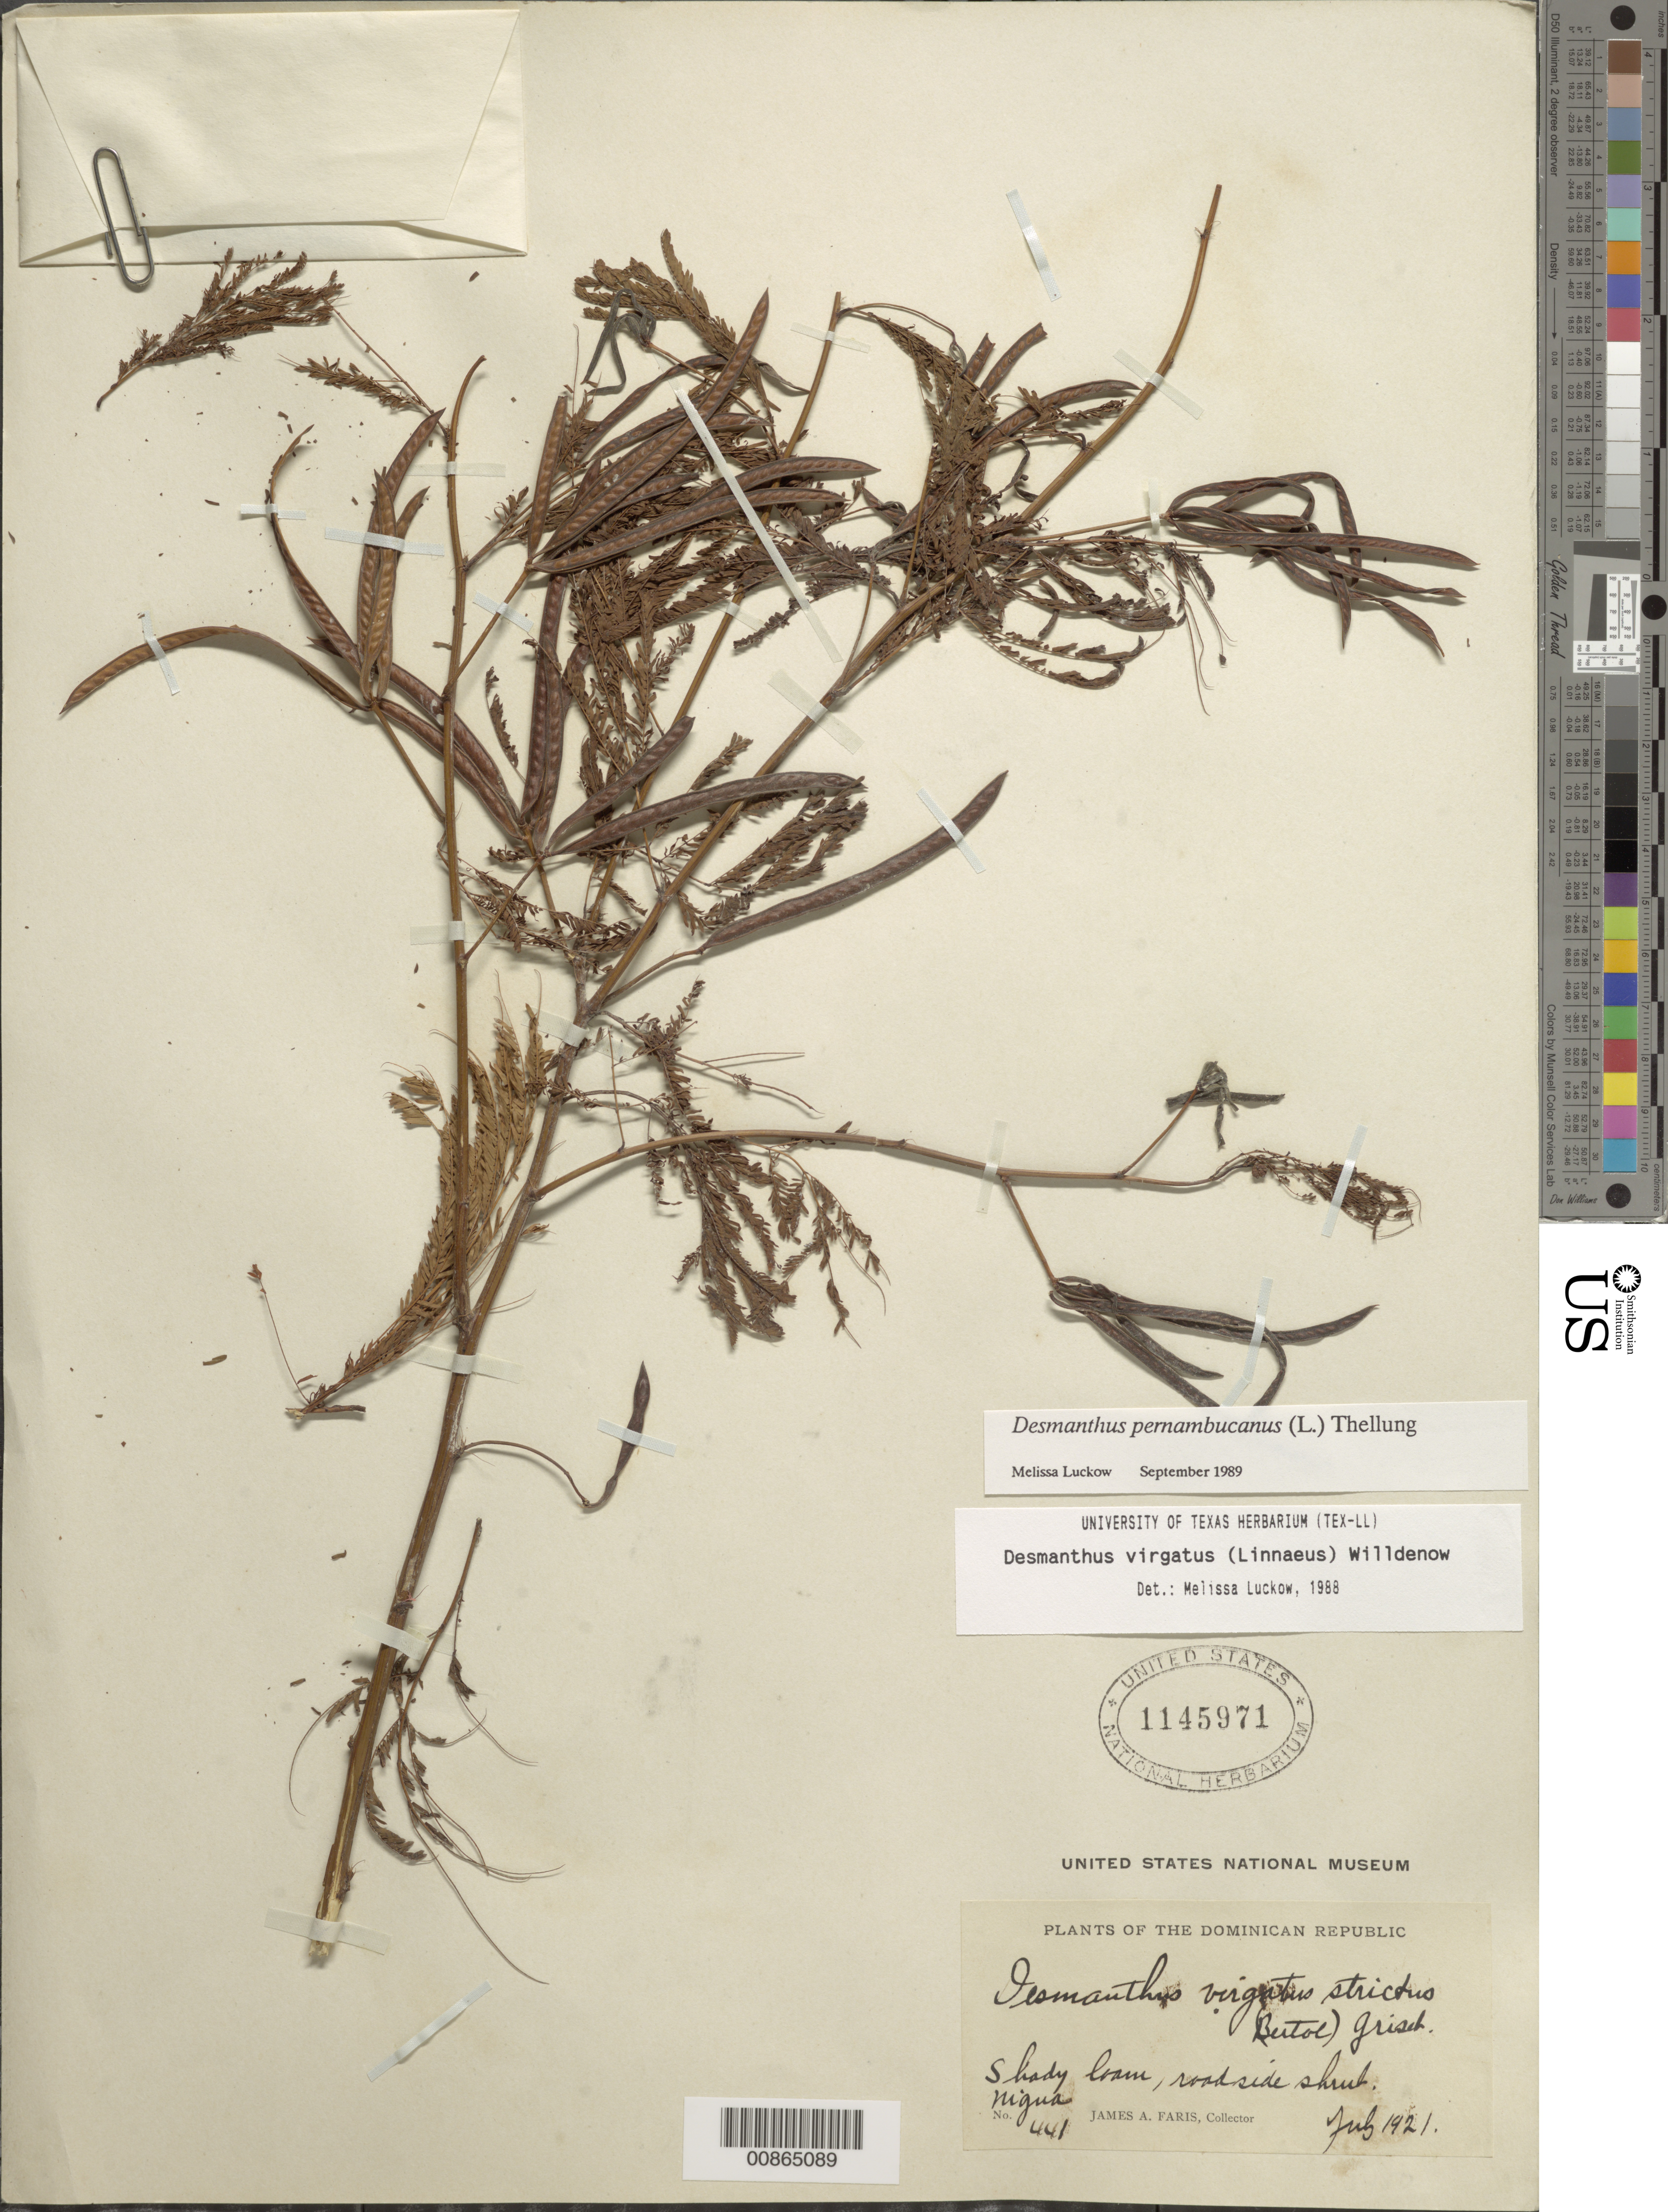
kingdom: Plantae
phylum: Tracheophyta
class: Magnoliopsida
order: Fabales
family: Fabaceae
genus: Desmanthus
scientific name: Desmanthus pernambucanus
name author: (L.) Thell.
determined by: Luckow, M. A.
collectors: J. Faris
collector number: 441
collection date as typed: Jul 1921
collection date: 1921-07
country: Dominican Republic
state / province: San Cristóbal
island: Hispaniola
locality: Nigua.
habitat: Roadside. Shady loam.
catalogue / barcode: US 1145971